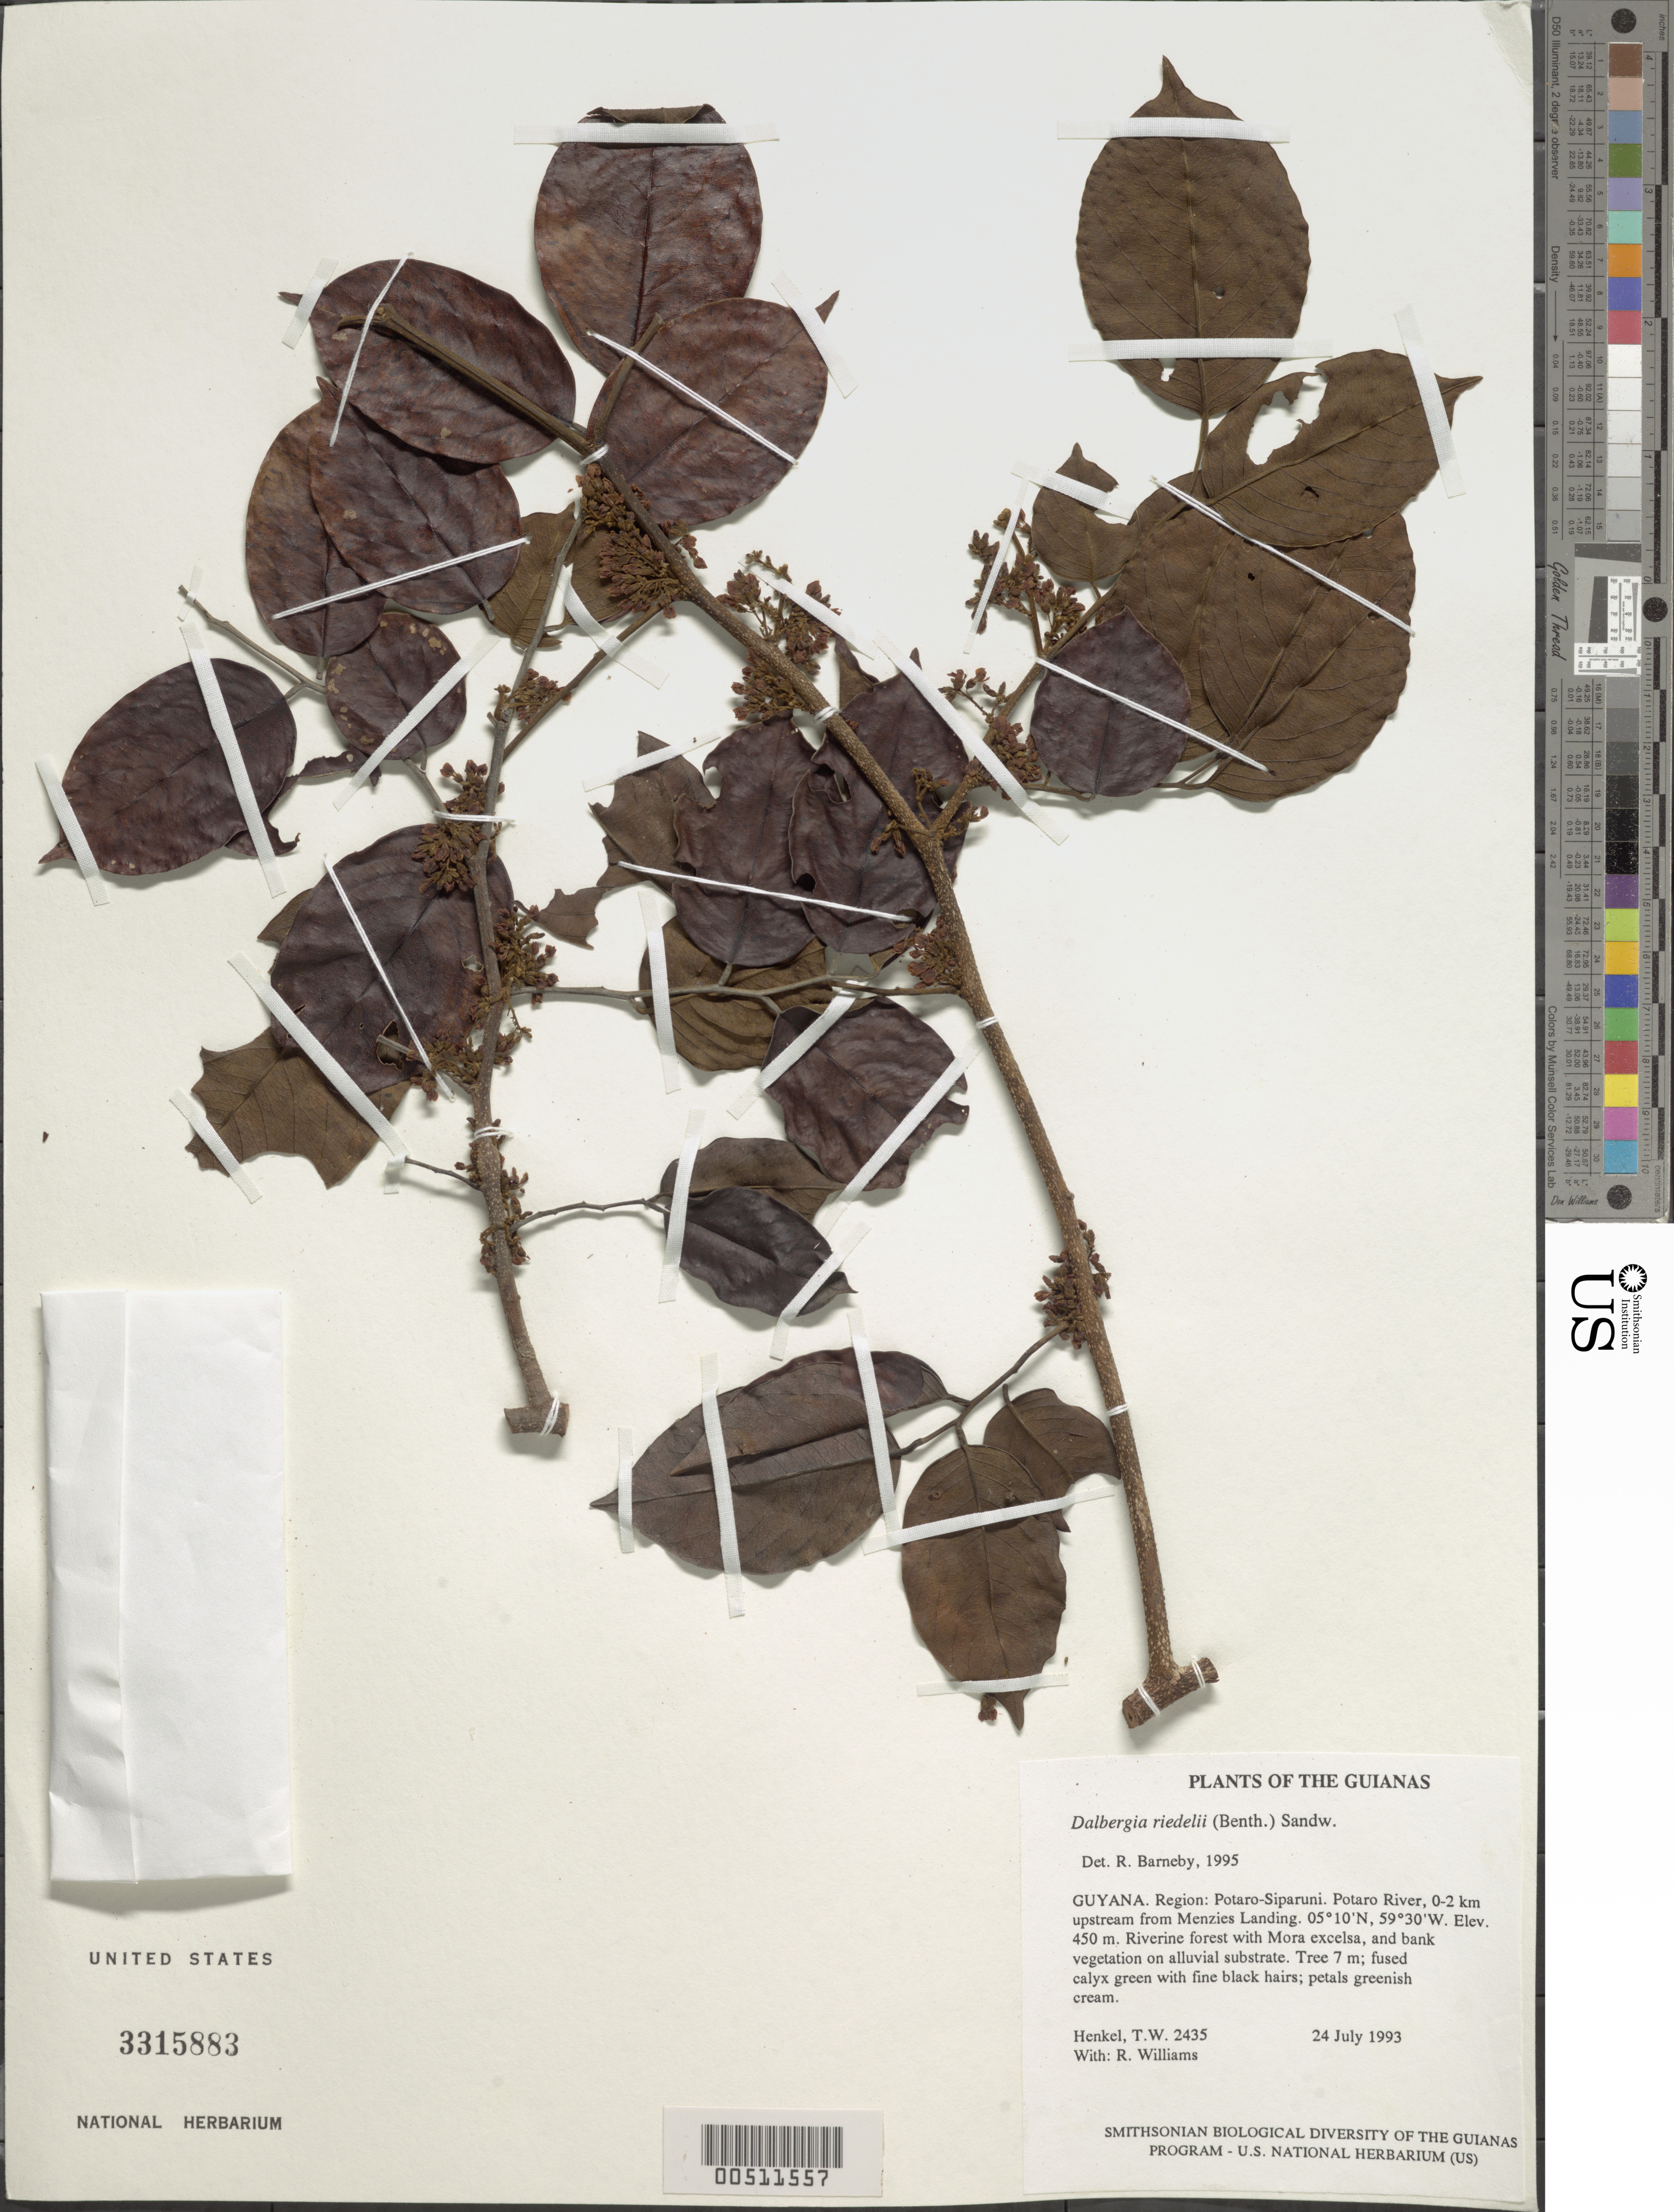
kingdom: Plantae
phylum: Tracheophyta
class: Magnoliopsida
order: Fabales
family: Fabaceae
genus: Dalbergia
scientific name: Dalbergia riedelii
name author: (Benth.) Sandwith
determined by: Barneby, Rupert C., (NY)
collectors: T. Henkel & R. Williams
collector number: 2435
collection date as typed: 24 July 1993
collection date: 1993-07-24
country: Guyana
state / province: Potaro-Siparuni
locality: Potaro River, 0-2 km upstream from Menzies Landing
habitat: Riverine forest with Mora excelsa, and bank vegetation on alluvial substrate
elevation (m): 450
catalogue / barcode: US 3315883